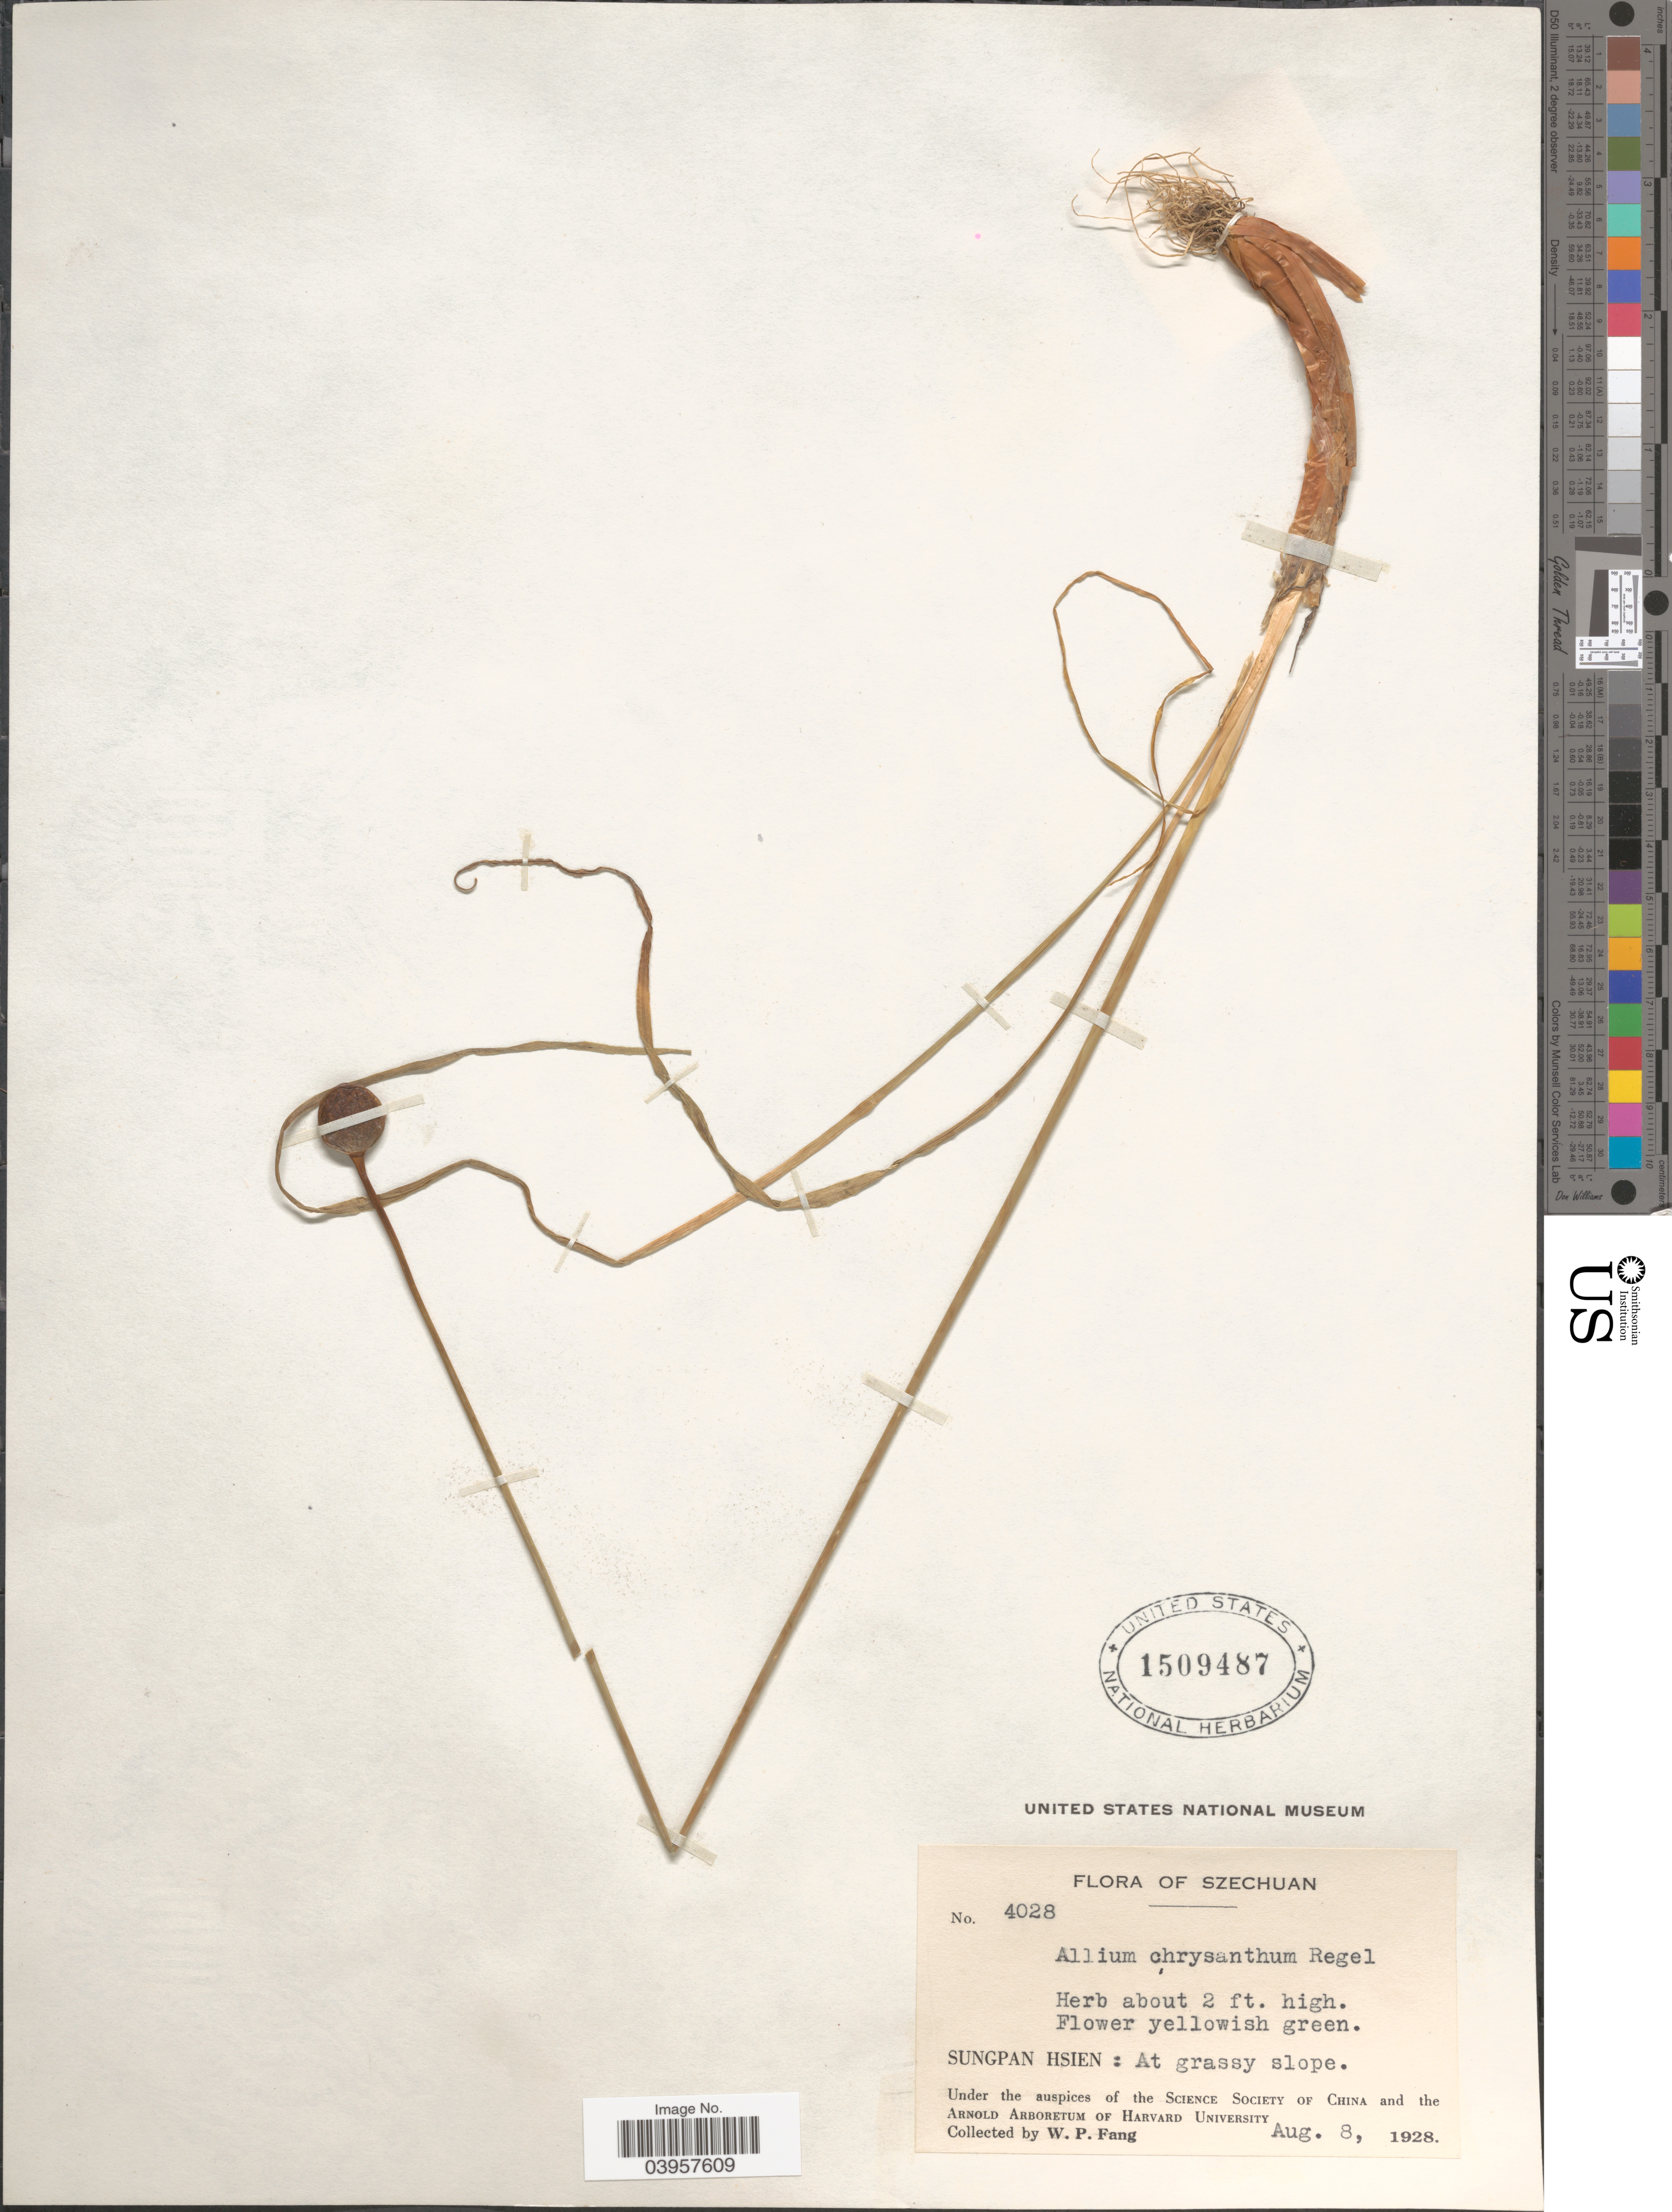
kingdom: Plantae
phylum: Tracheophyta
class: Liliopsida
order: Asparagales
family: Amaryllidaceae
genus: Allium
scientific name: Allium chrysantherum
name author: Boiss. & Reut.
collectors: W. P. Fang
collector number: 4028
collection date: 1928-08-08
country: China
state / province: Sichuan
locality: Szechuan. Sungpan Hsien: At grassy slope.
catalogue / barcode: US 1509487